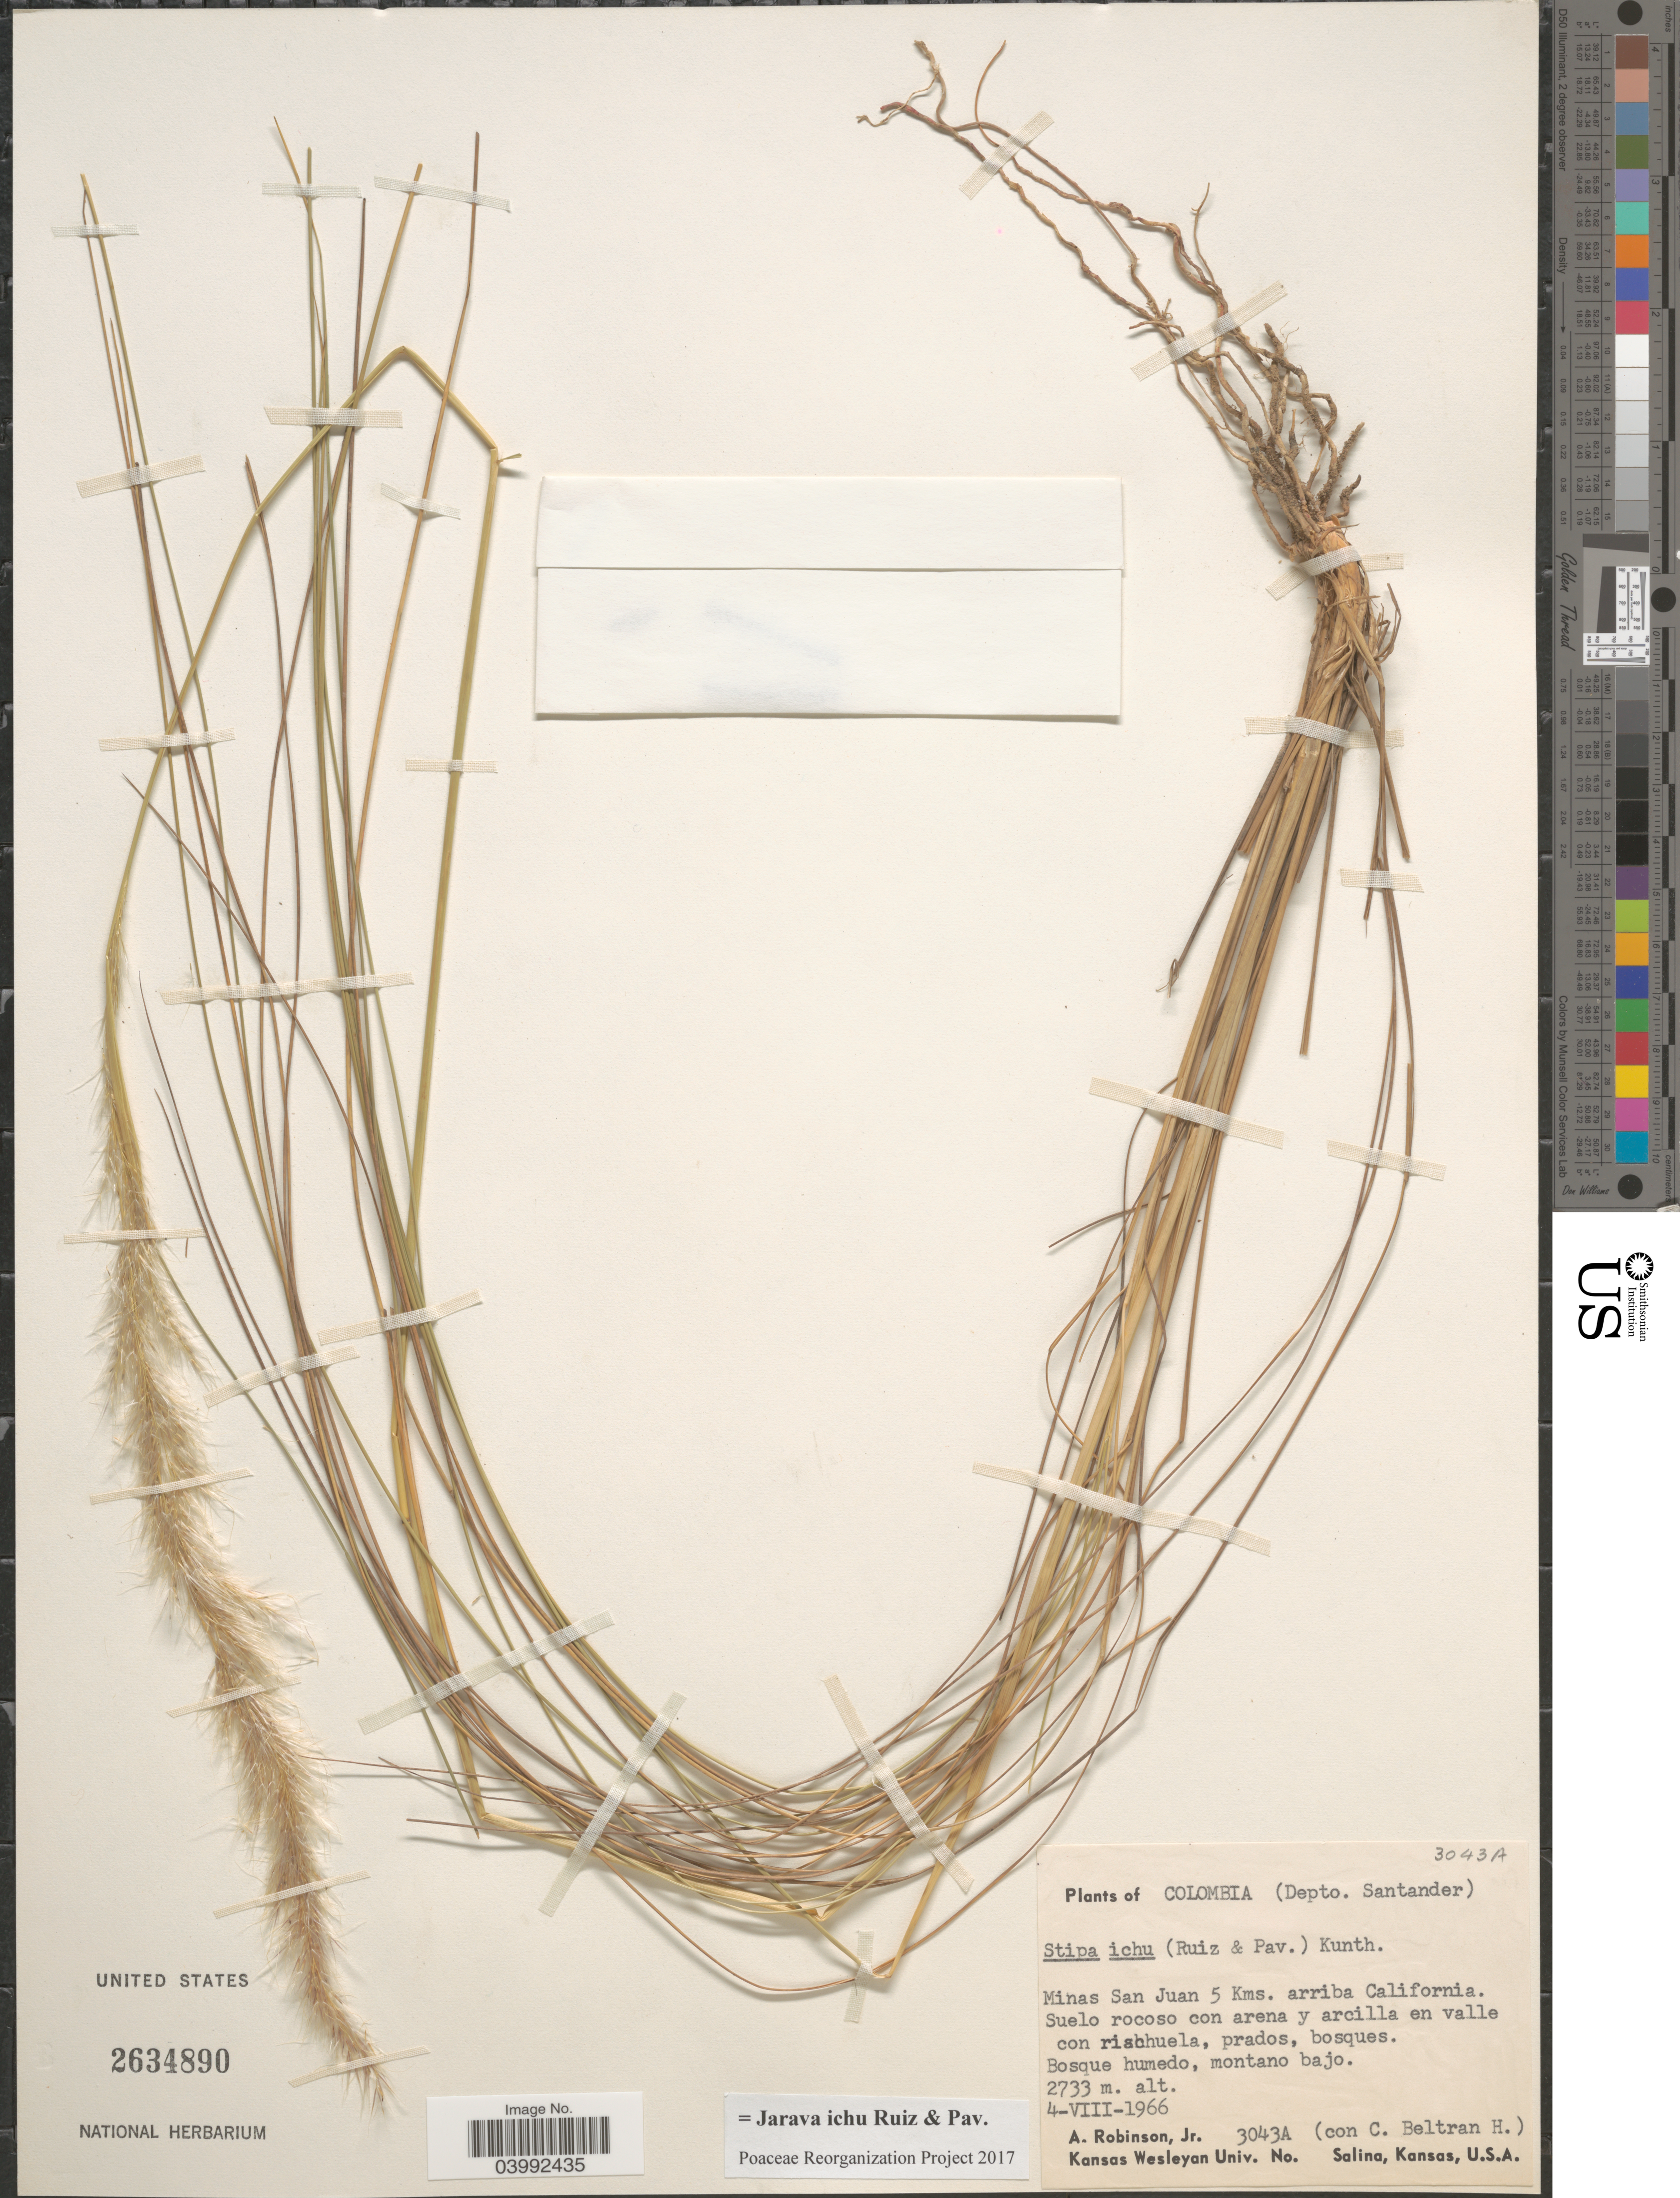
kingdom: Plantae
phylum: Tracheophyta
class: Liliopsida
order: Poales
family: Poaceae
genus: Jarava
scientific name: Jarava ichu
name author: Ruiz & Pav.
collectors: A. Robinson Jr. & C. Beltran H.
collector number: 3043A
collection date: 1966-08-04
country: Colombia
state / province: Santander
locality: (Depto. Santander). Minas San Juan 5 Kms. arriba California.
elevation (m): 2733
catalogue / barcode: US 2634890